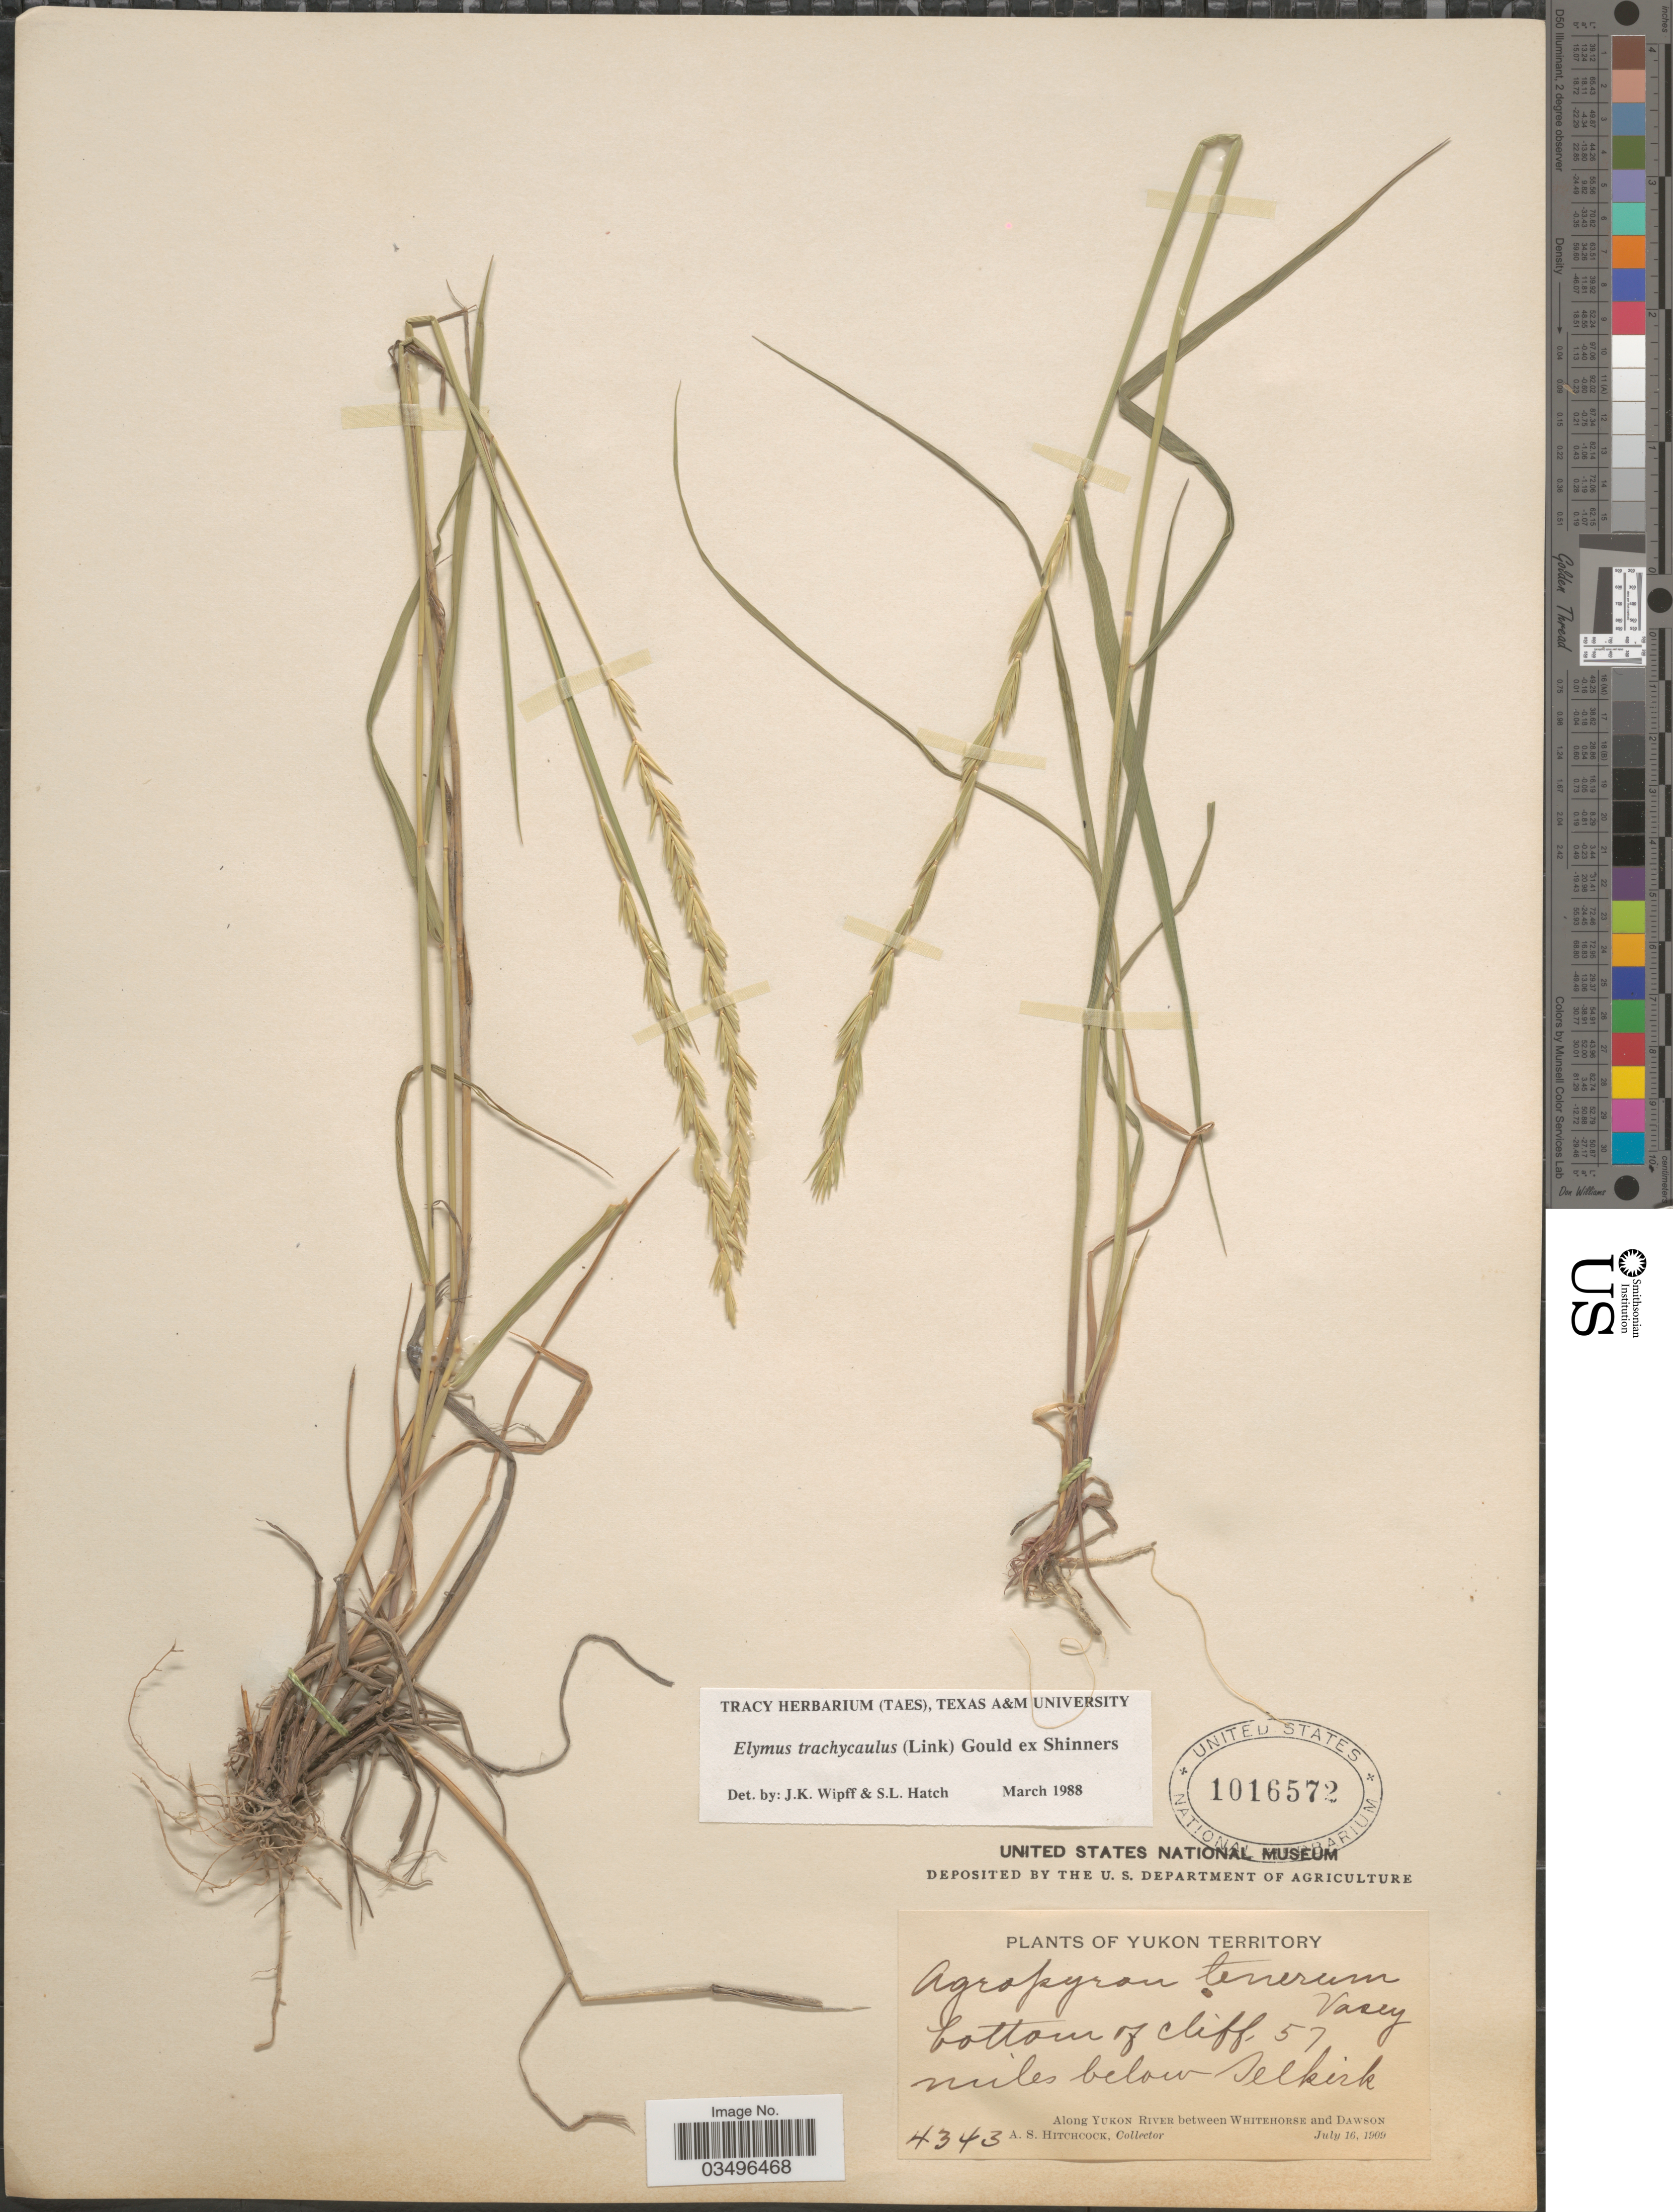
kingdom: Plantae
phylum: Tracheophyta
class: Liliopsida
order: Poales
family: Poaceae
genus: Elymus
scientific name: Elymus trachycaulus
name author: (Link) Gould ex Shinners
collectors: A. S. Hitchcock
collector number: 4343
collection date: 1909-07-16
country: Canada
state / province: Yukon Territory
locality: Bottom of cliff, 57 miles below Selkirk. Along Yukon River between Whitehorse and Dawson.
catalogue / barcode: US 1016572